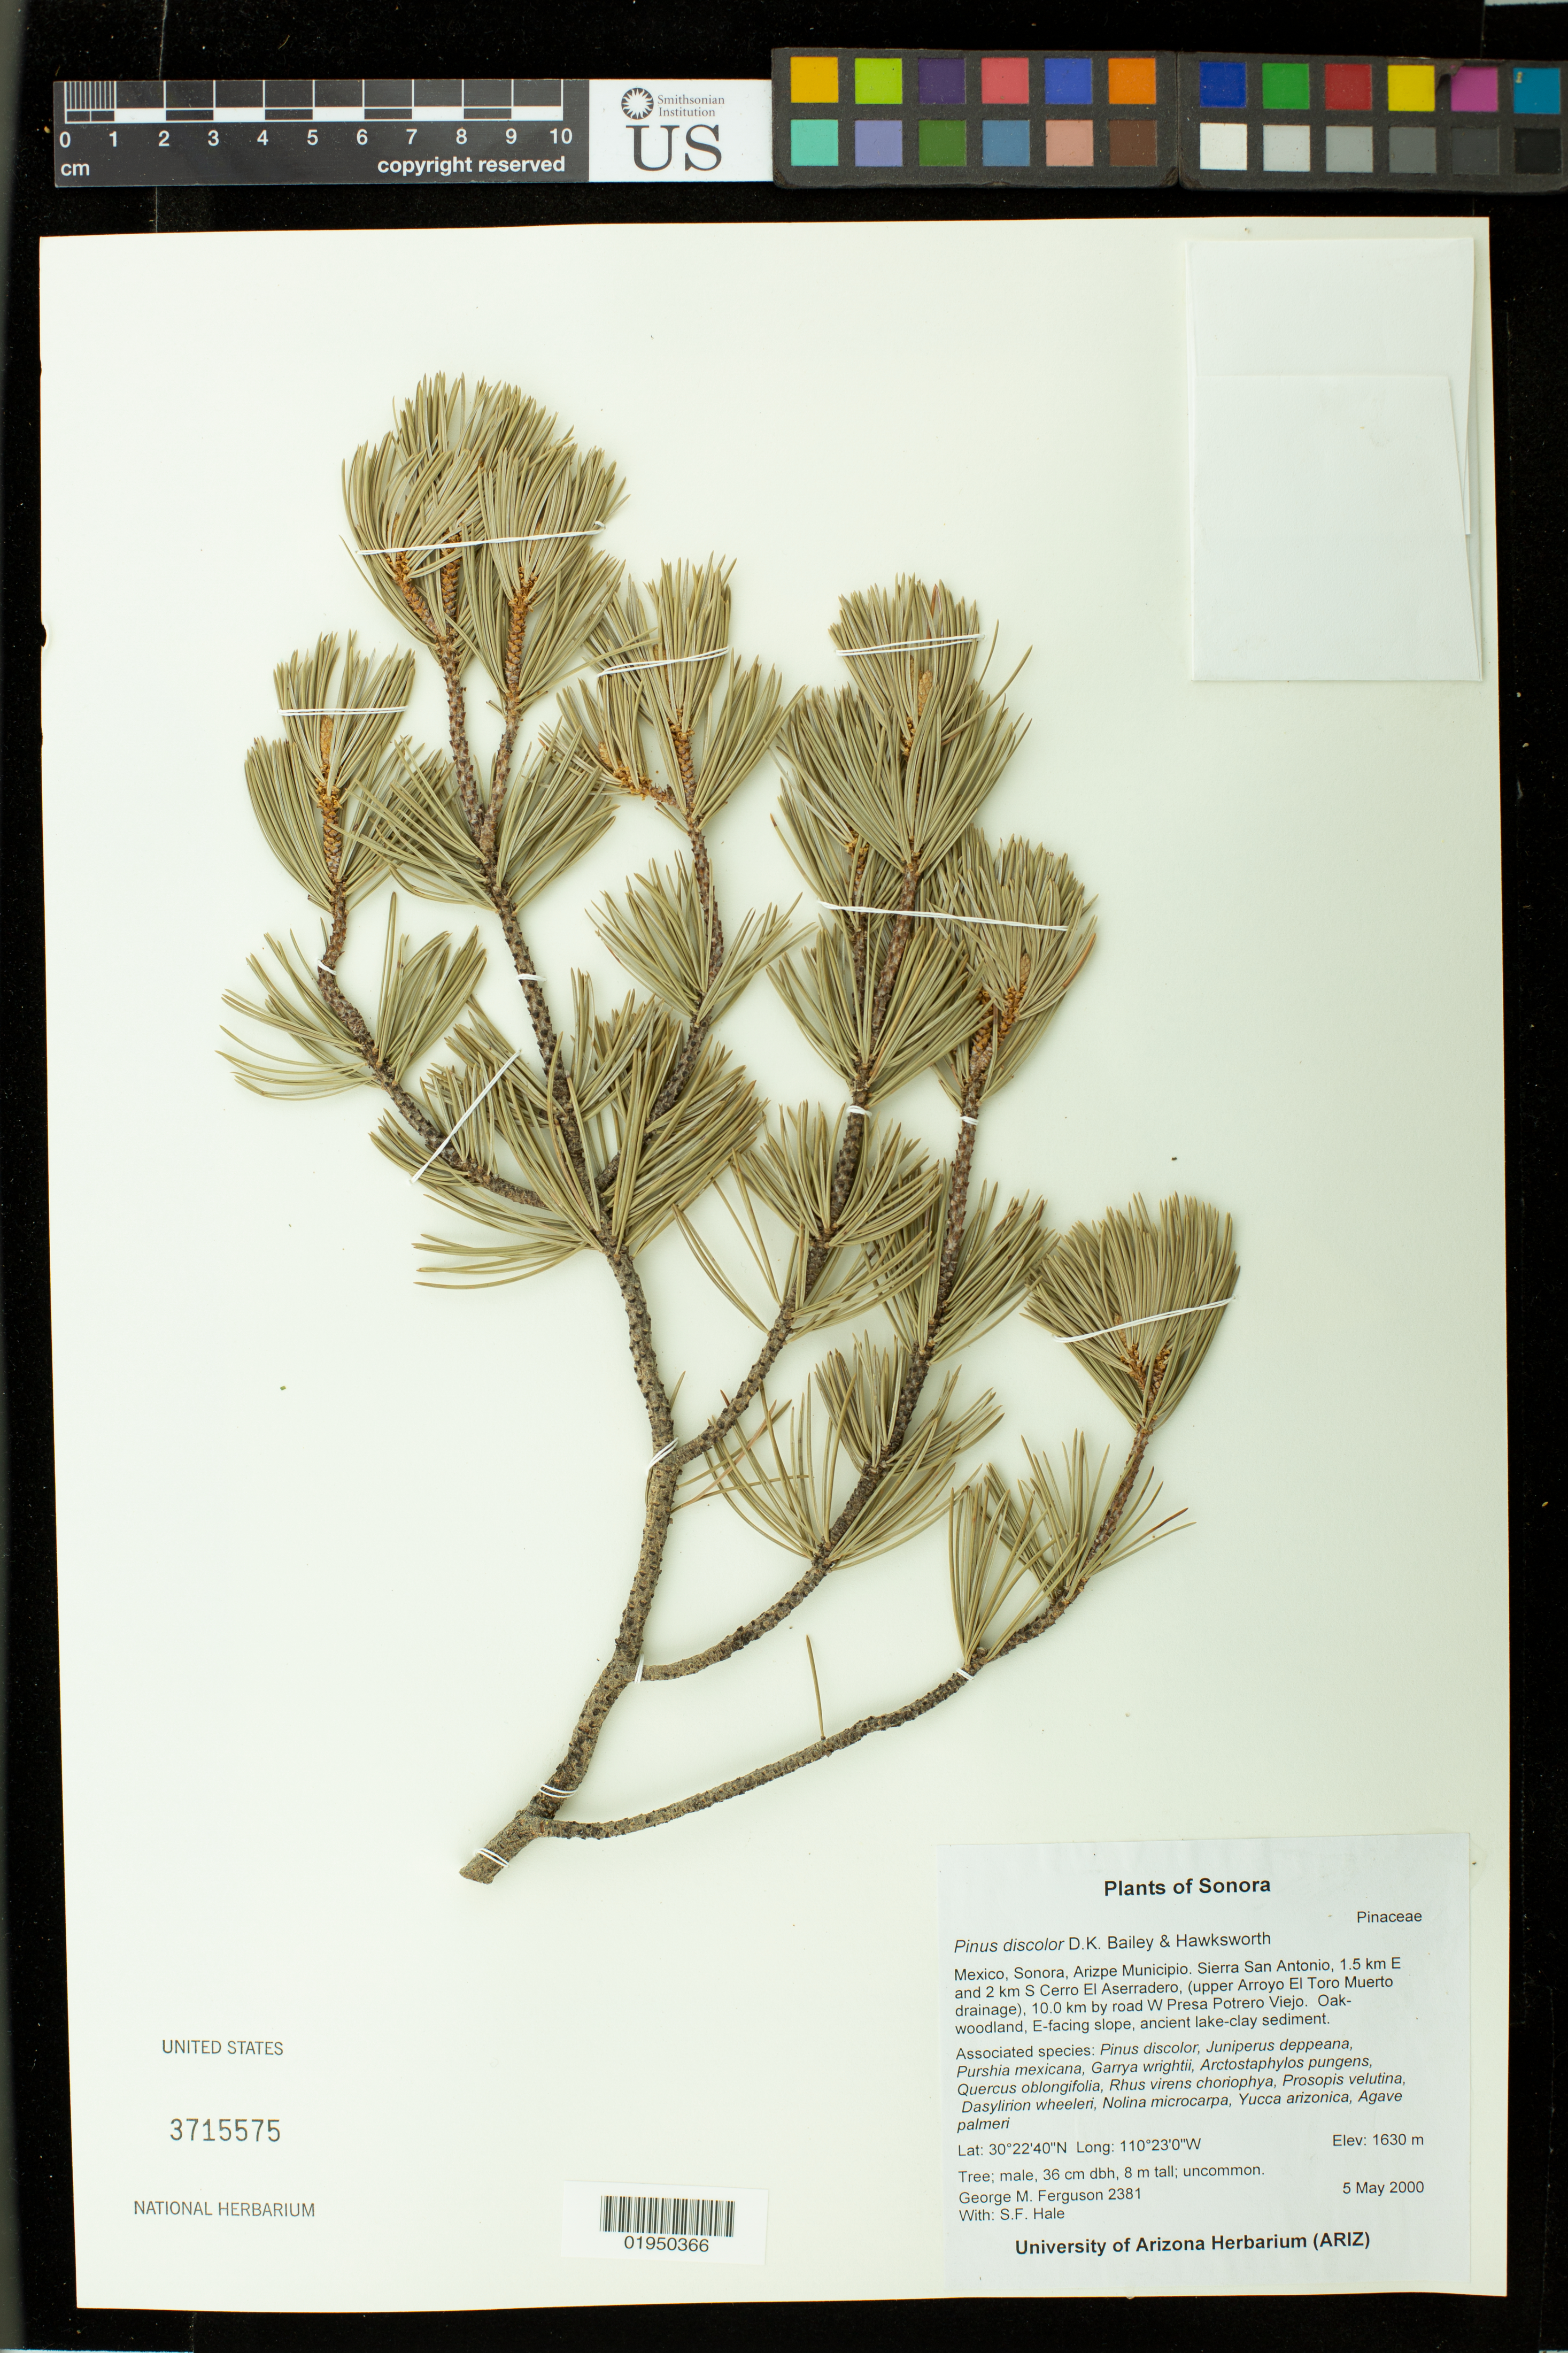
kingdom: Plantae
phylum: Tracheophyta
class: Pinopsida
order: Pinales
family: Pinaceae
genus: Pinus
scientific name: Pinus discolor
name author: D.K. Bailey & Hawksw.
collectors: G. Ferguson & S. F. Hale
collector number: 2381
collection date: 2000-05-05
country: Mexico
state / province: Sonora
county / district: Arizpe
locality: Sierra San Antonio. 1.5km E and 2 km S Cerro El Aserradero, (upper Arroyo Al Toro Muerto drainage) 10.0 km by road W Presa Potrero Viejo. Oakwoodland, E-facing slobe, ancient lake-clau sediment.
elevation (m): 1630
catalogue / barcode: US 3715575